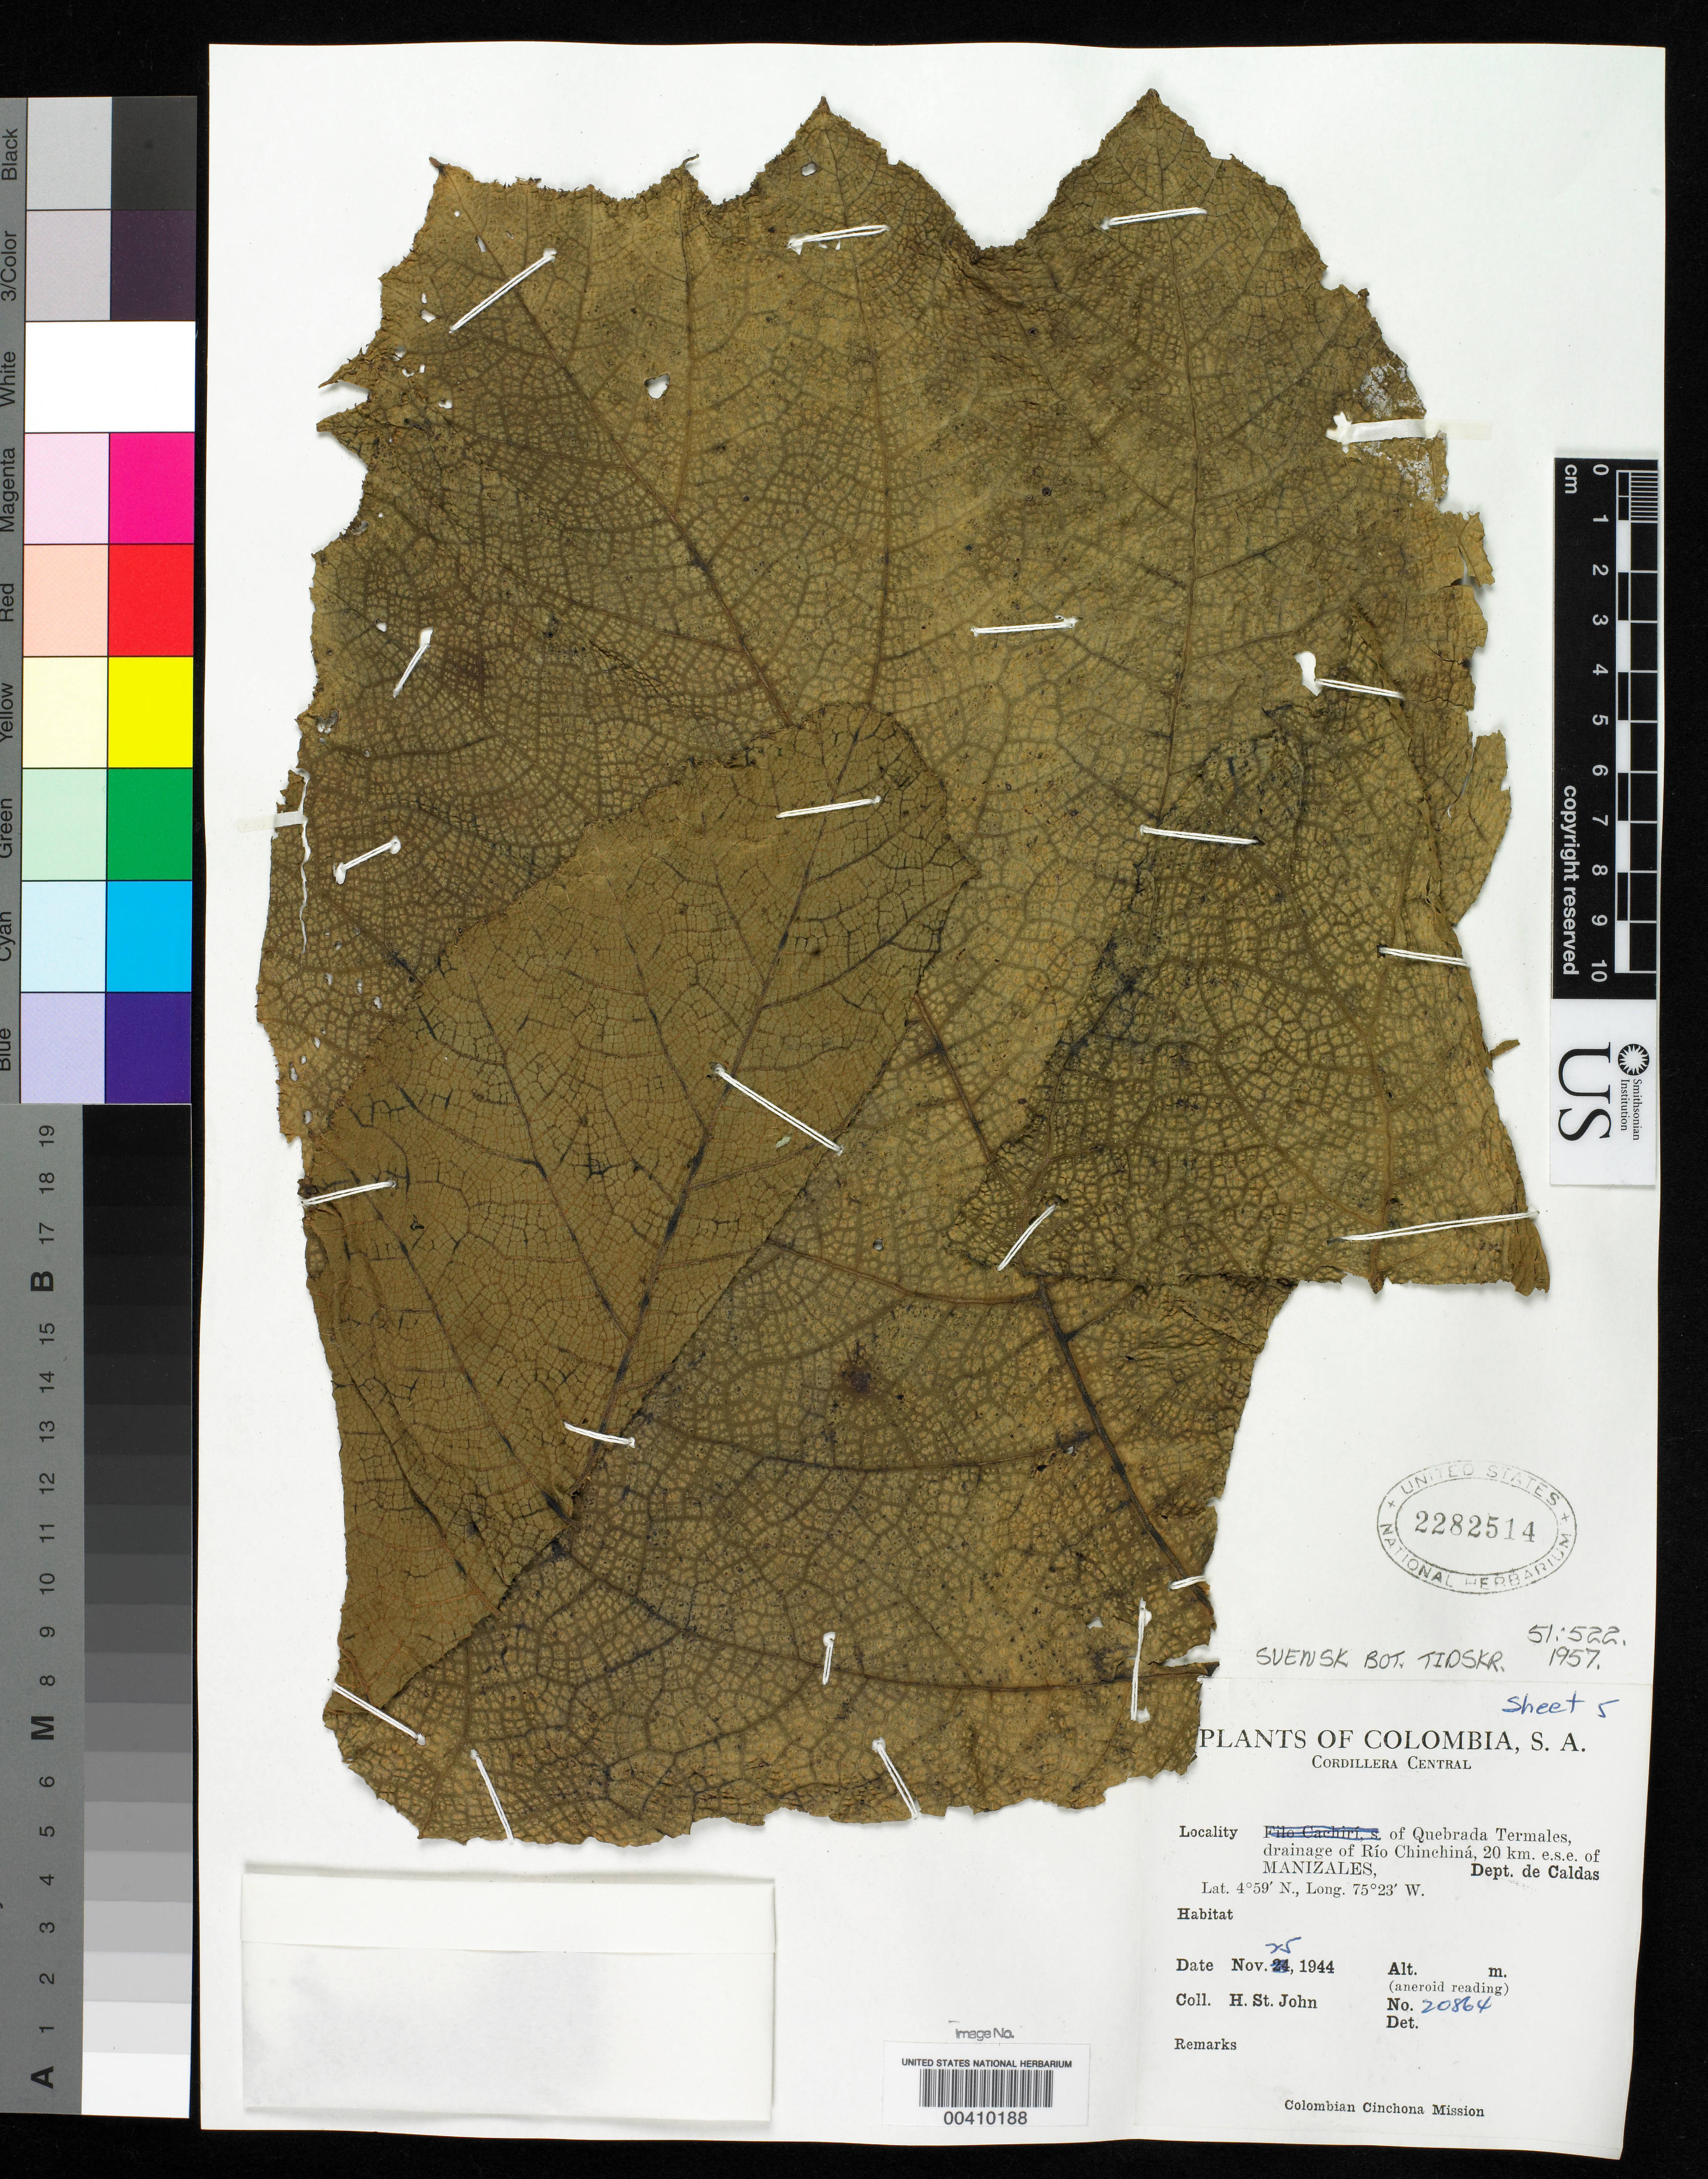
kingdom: Plantae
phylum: Tracheophyta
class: Magnoliopsida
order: Gunnerales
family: Gunneraceae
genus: Gunnera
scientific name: Gunnera magnifica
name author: H. St. John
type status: Holotype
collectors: H. St. John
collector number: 20864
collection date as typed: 25 Nov 1944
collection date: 1944-11-25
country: Colombia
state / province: Caldas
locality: Quebrada Termales, drainage of Rio Chinchina, 20 km ESE of Manizales.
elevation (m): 3170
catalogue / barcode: US 2282514